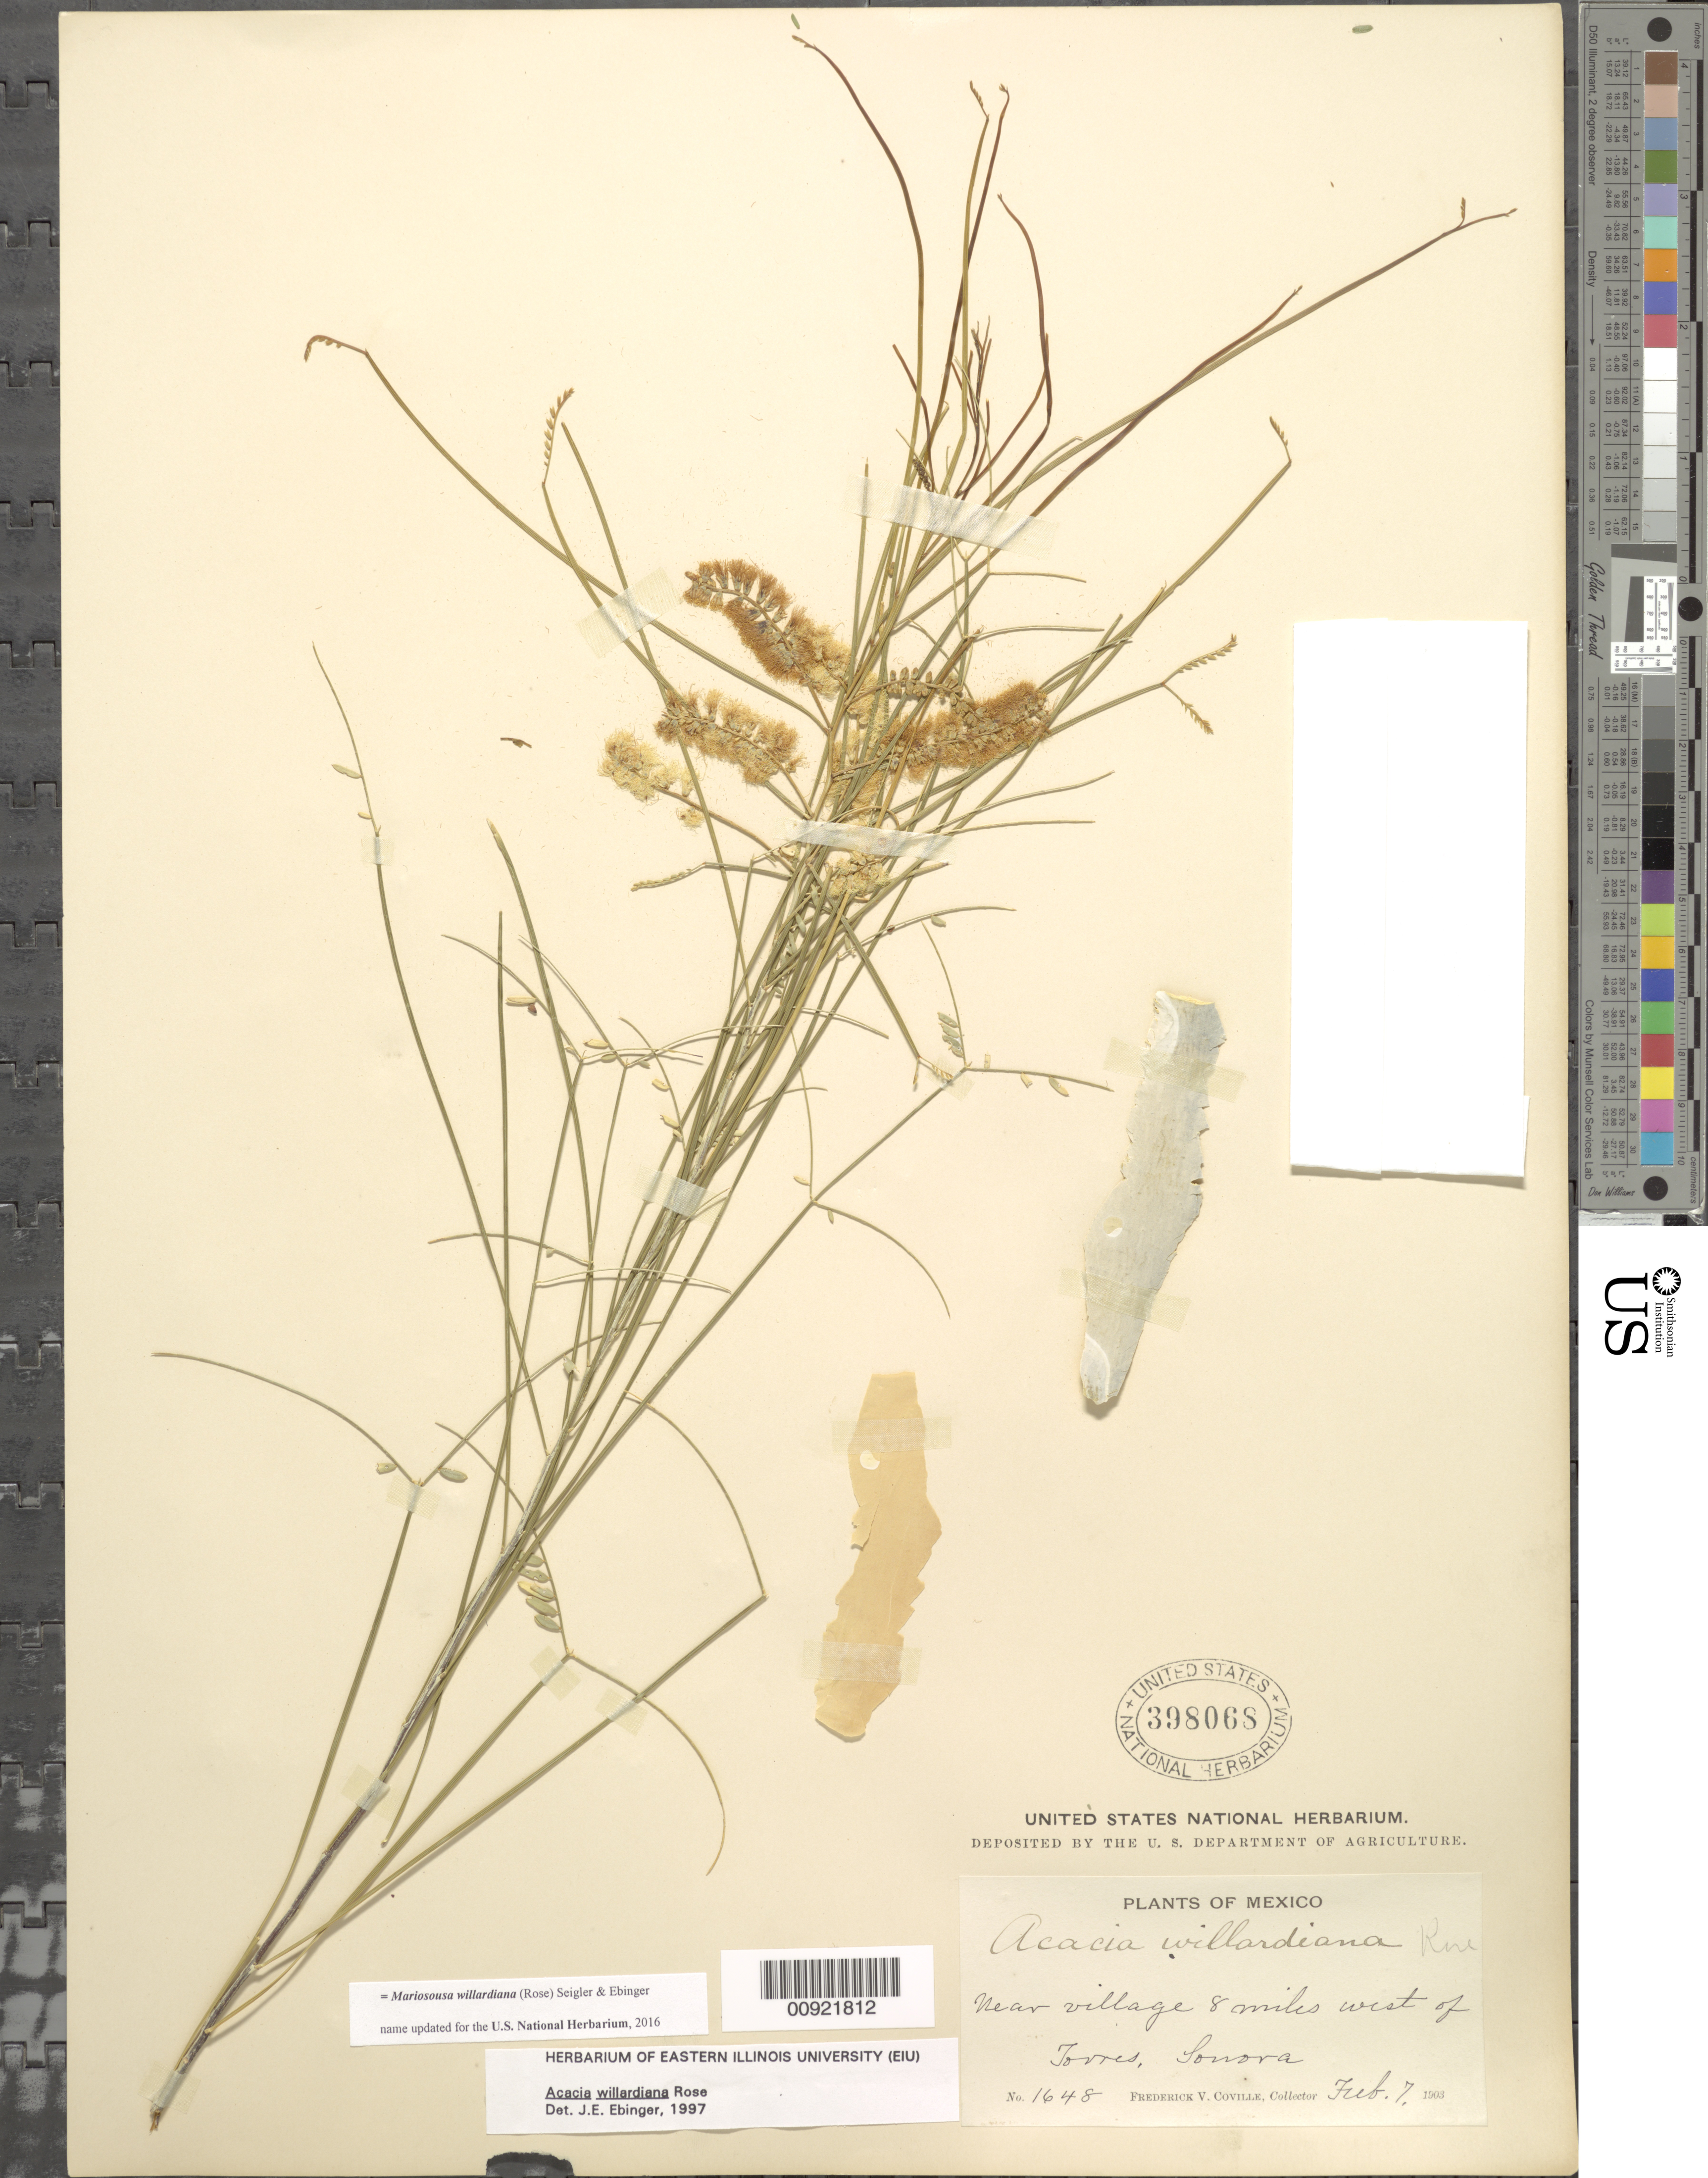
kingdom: Plantae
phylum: Tracheophyta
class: Magnoliopsida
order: Fabales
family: Fabaceae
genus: Mariosousa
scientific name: Mariosousa willardiana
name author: (Rose) Seigler & Ebinger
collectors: F. V. Coville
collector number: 1648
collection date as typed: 07 Feb 1903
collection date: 1903-02-07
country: Mexico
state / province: Sonora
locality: Near village 8 miles west of Torres, Sonora.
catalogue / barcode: US 398068